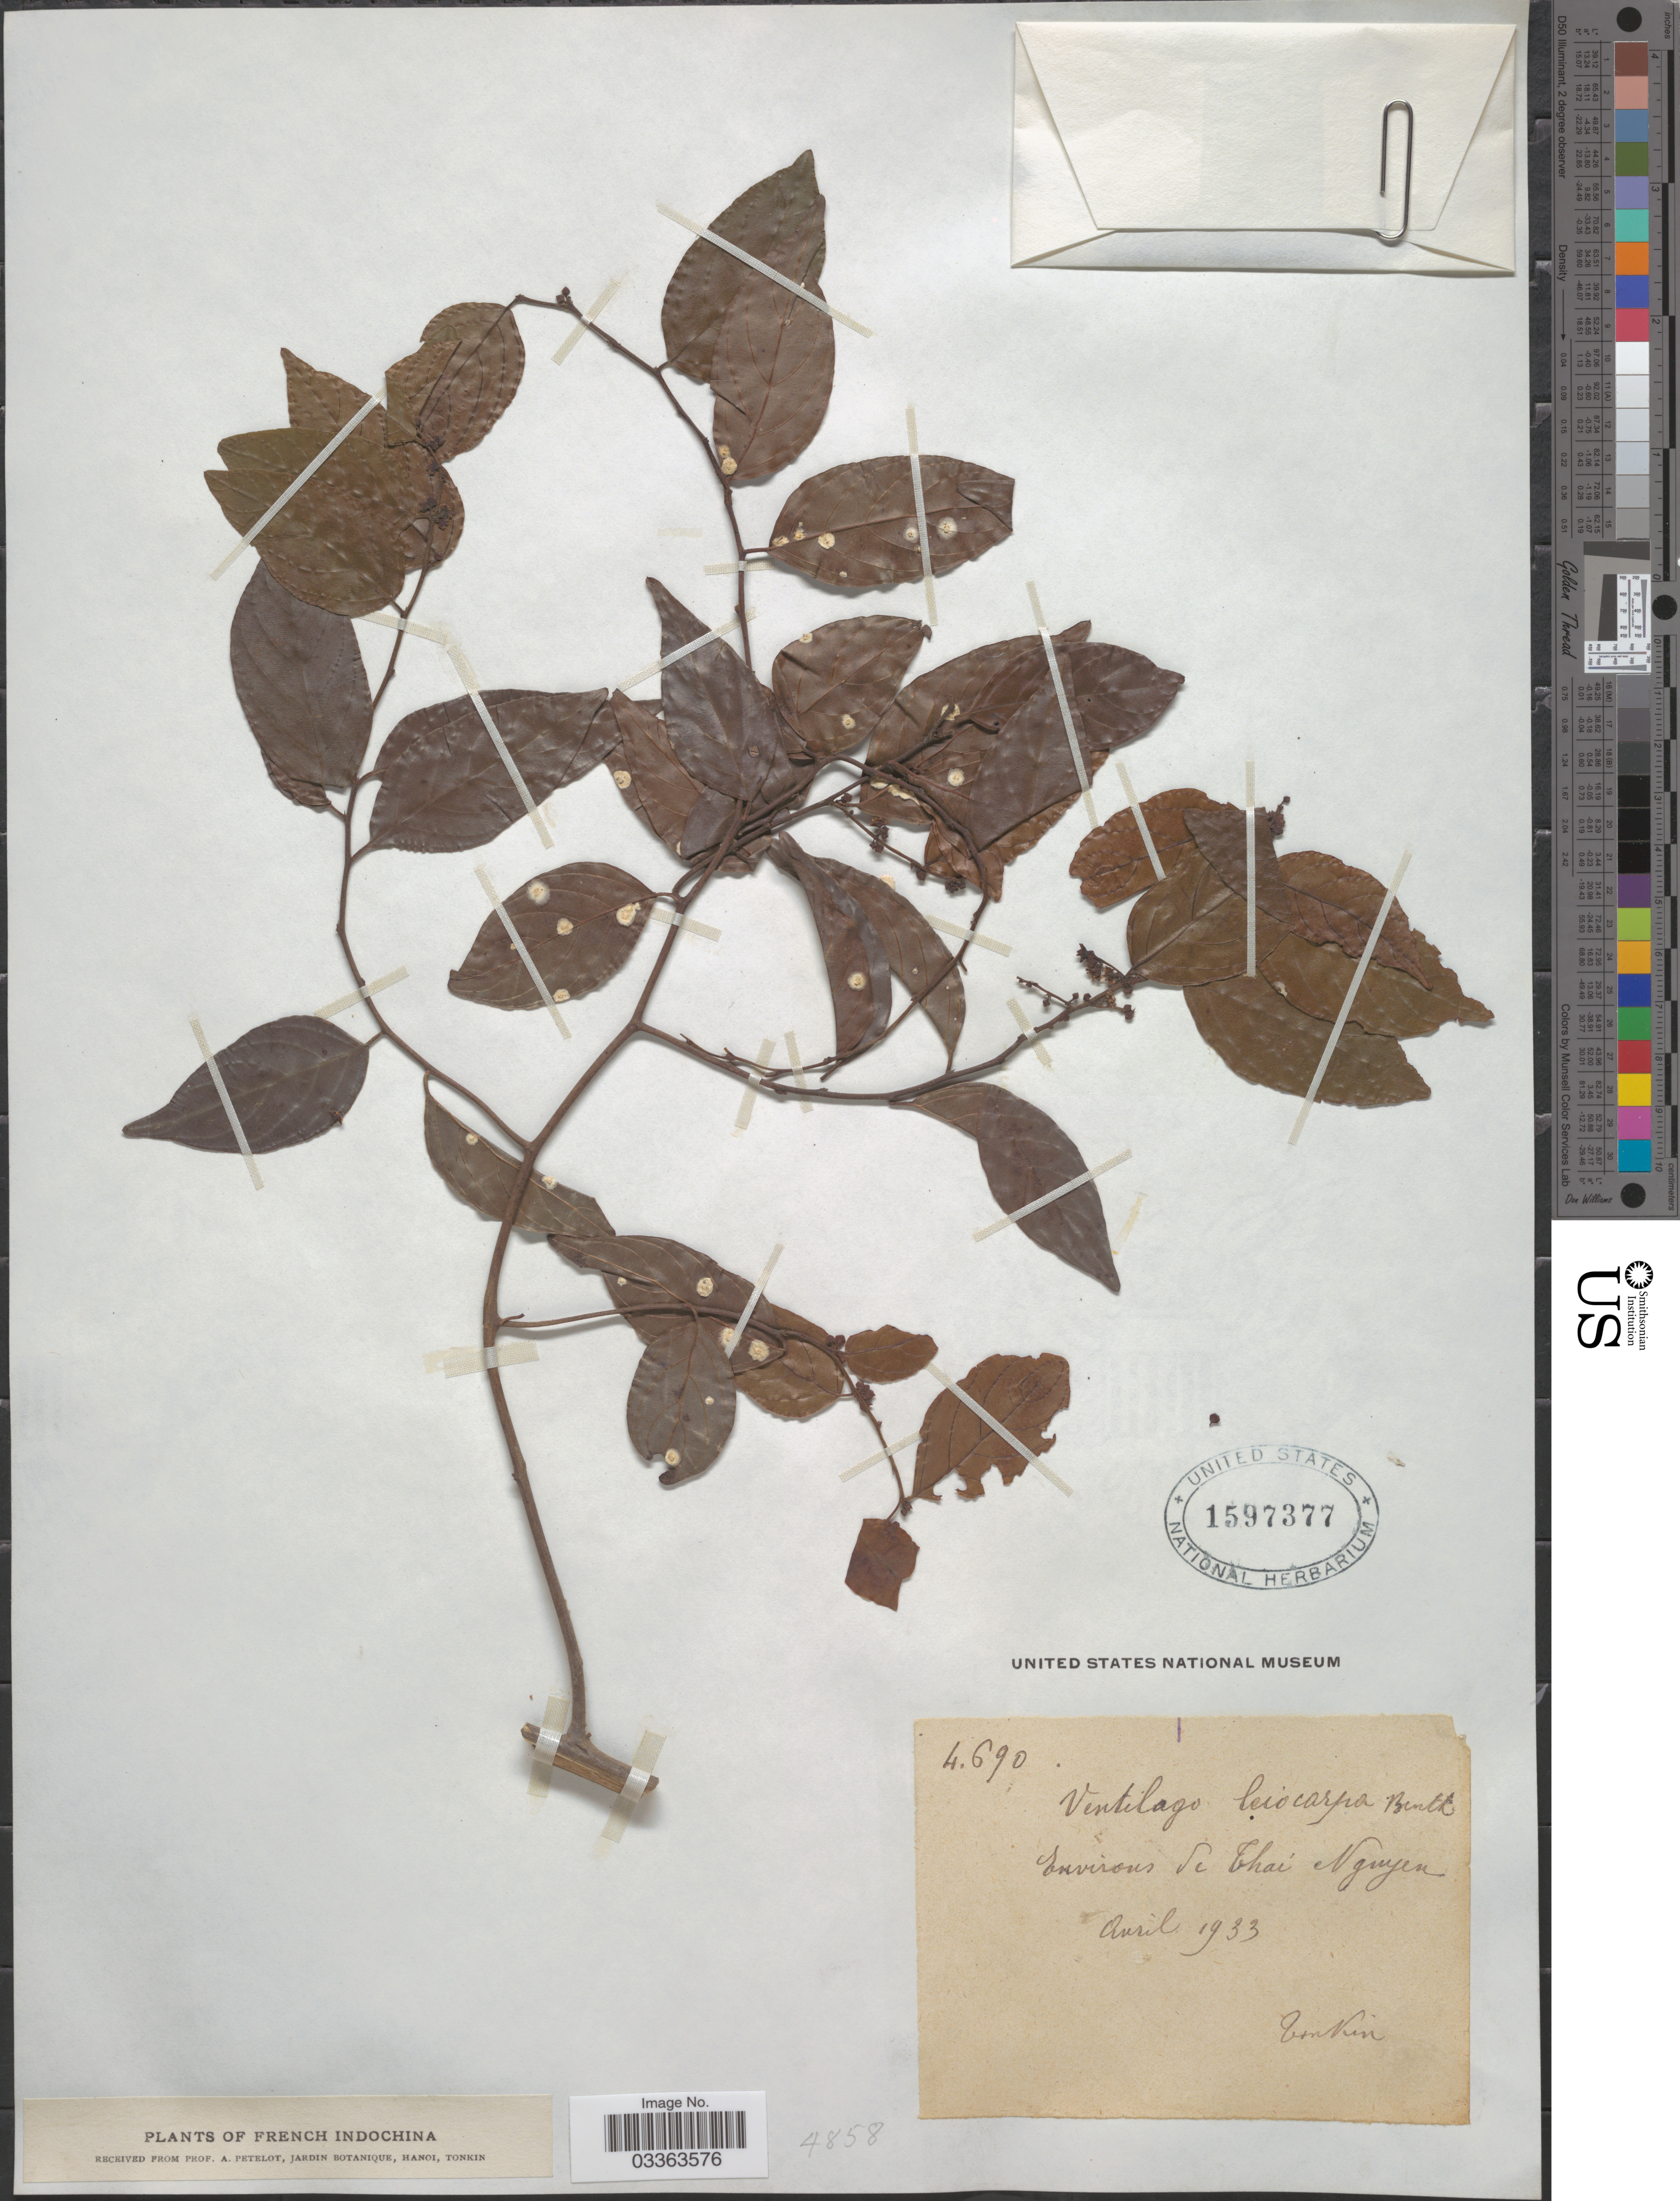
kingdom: Plantae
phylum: Tracheophyta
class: Magnoliopsida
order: Rosales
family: Rhamnaceae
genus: Ventilago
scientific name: Ventilago leiocarpa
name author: Benth.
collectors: A. Petelot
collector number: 4690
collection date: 1933-04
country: Vietnam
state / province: Thai Nguyen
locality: Environs de Thai Nguyen, French Indochina.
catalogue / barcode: US 1597377